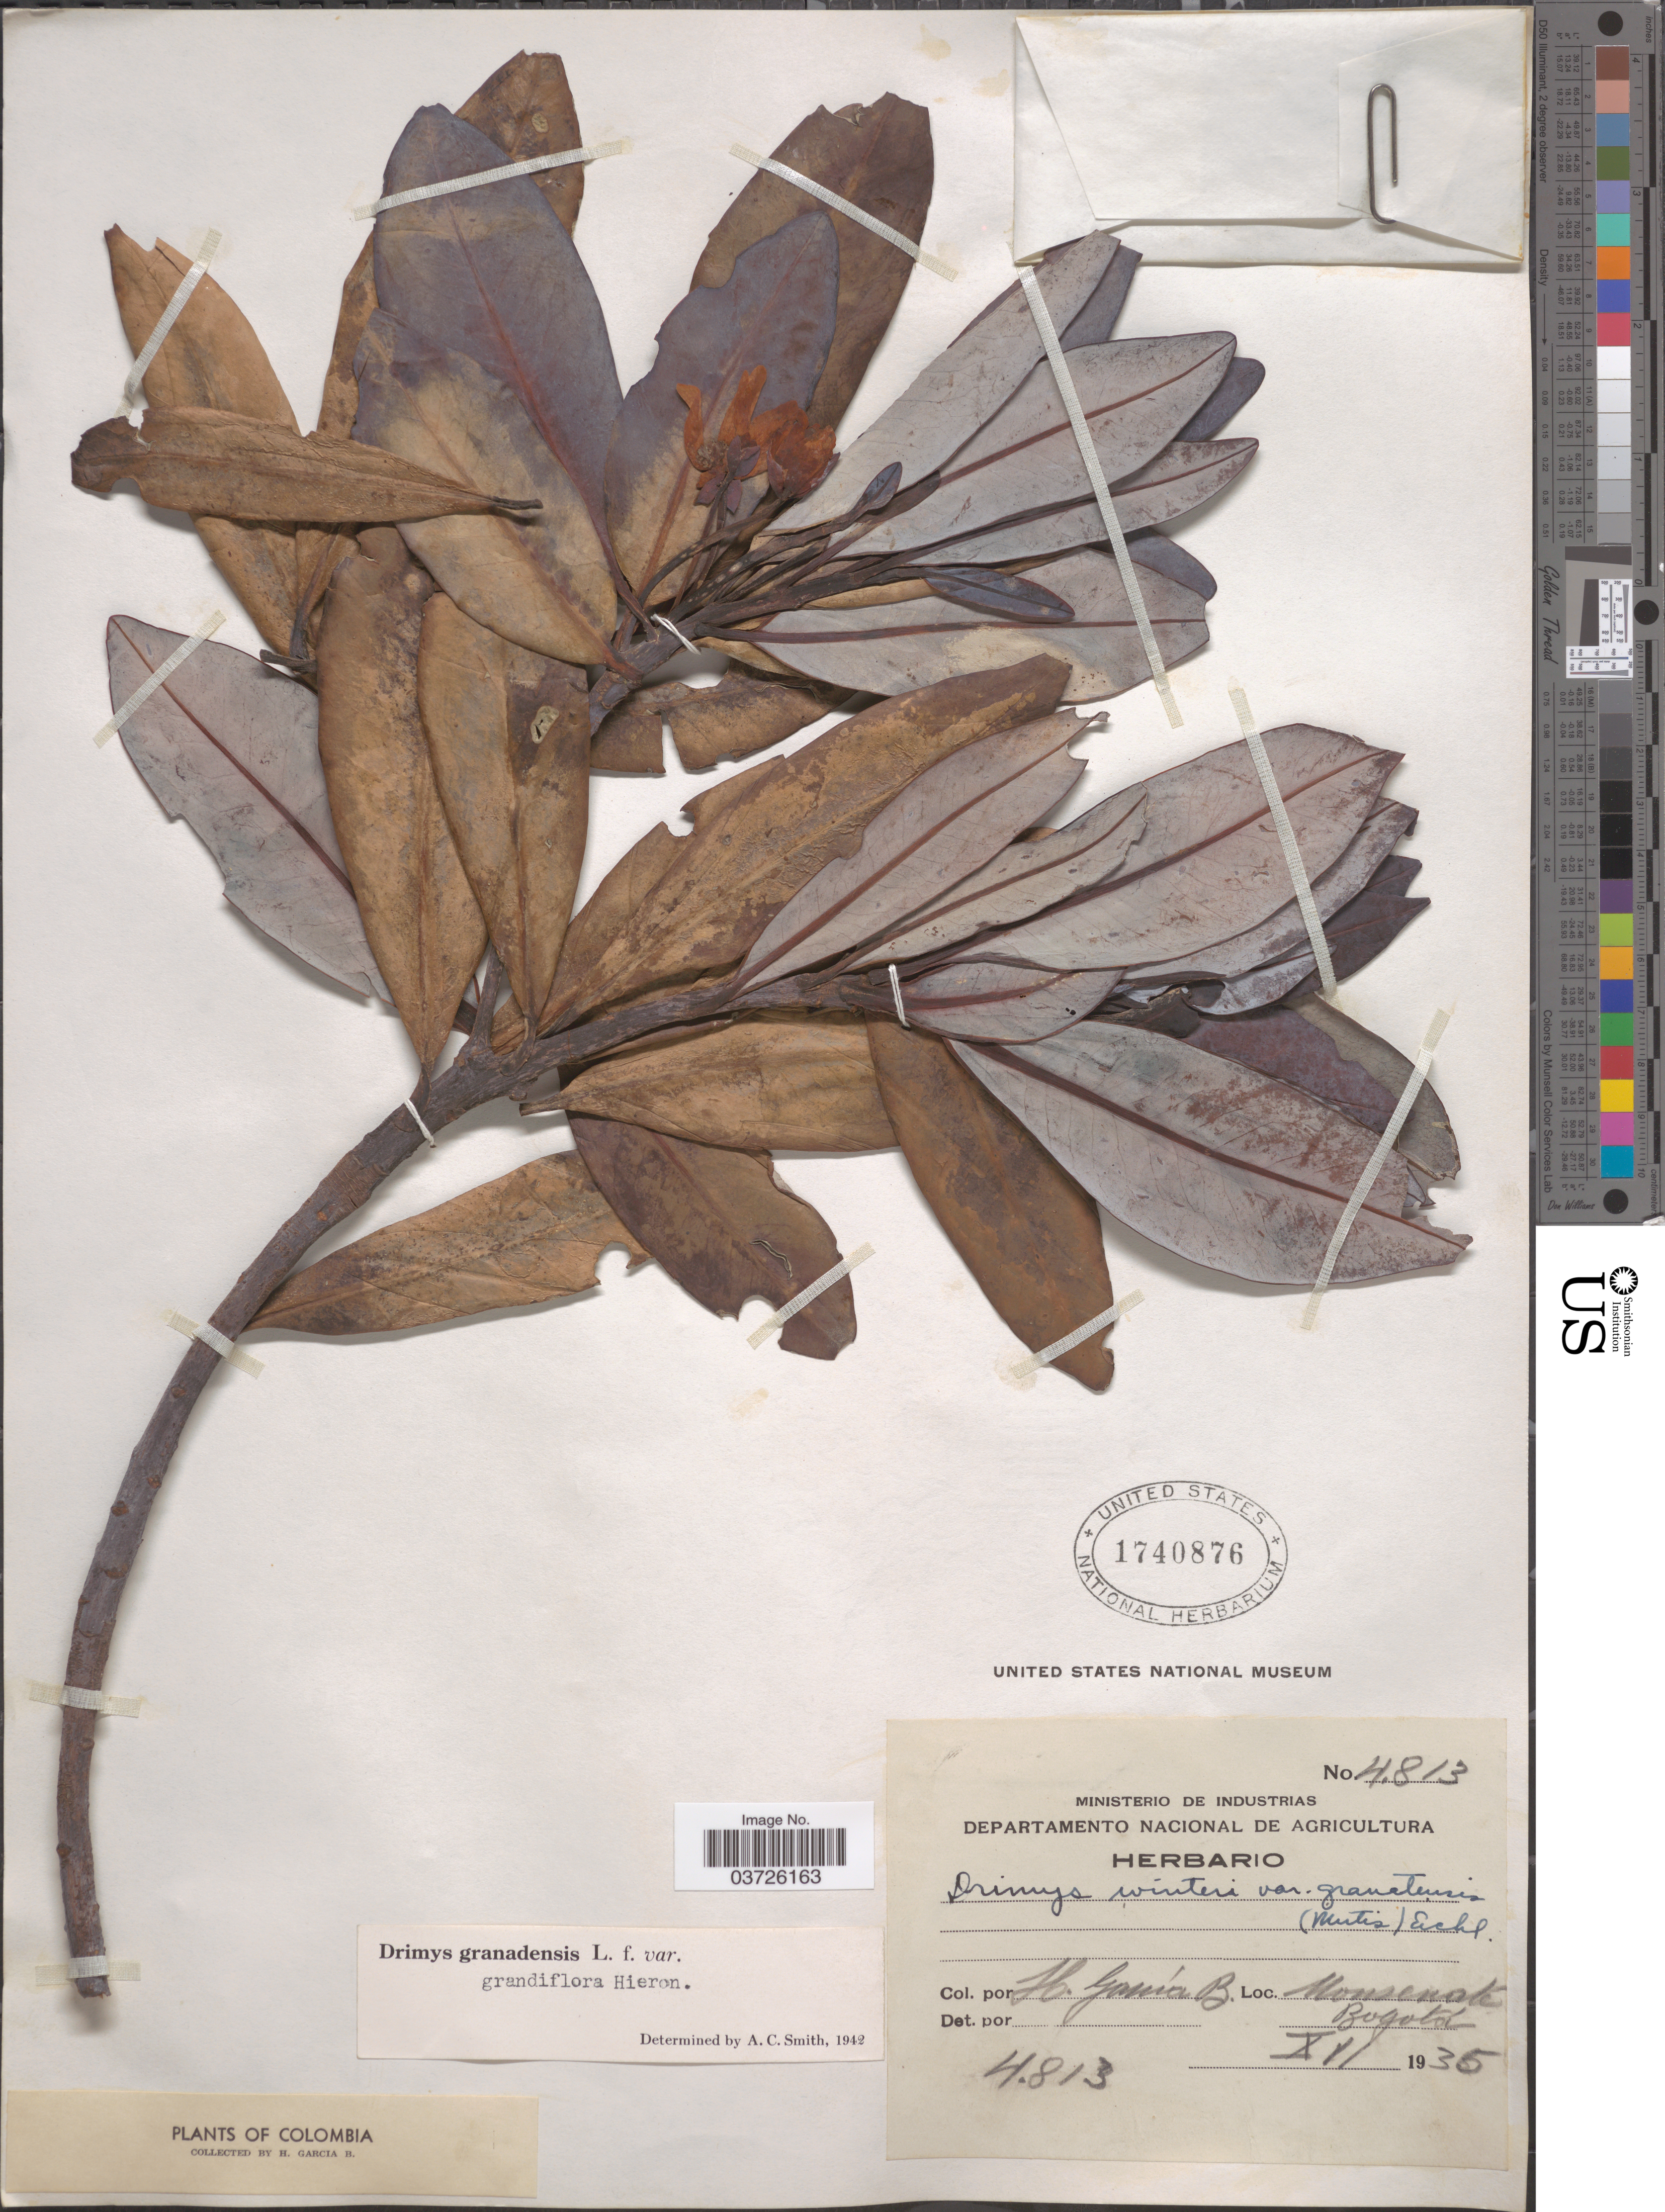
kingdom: Plantae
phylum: Tracheophyta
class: Magnoliopsida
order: Canellales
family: Winteraceae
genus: Drimys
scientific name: Drimys granadensis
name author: L. f.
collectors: H. García B.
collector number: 4813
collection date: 1935-12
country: Colombia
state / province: Bogota D.C.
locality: Monserate. Bogotá.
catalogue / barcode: US 1740876